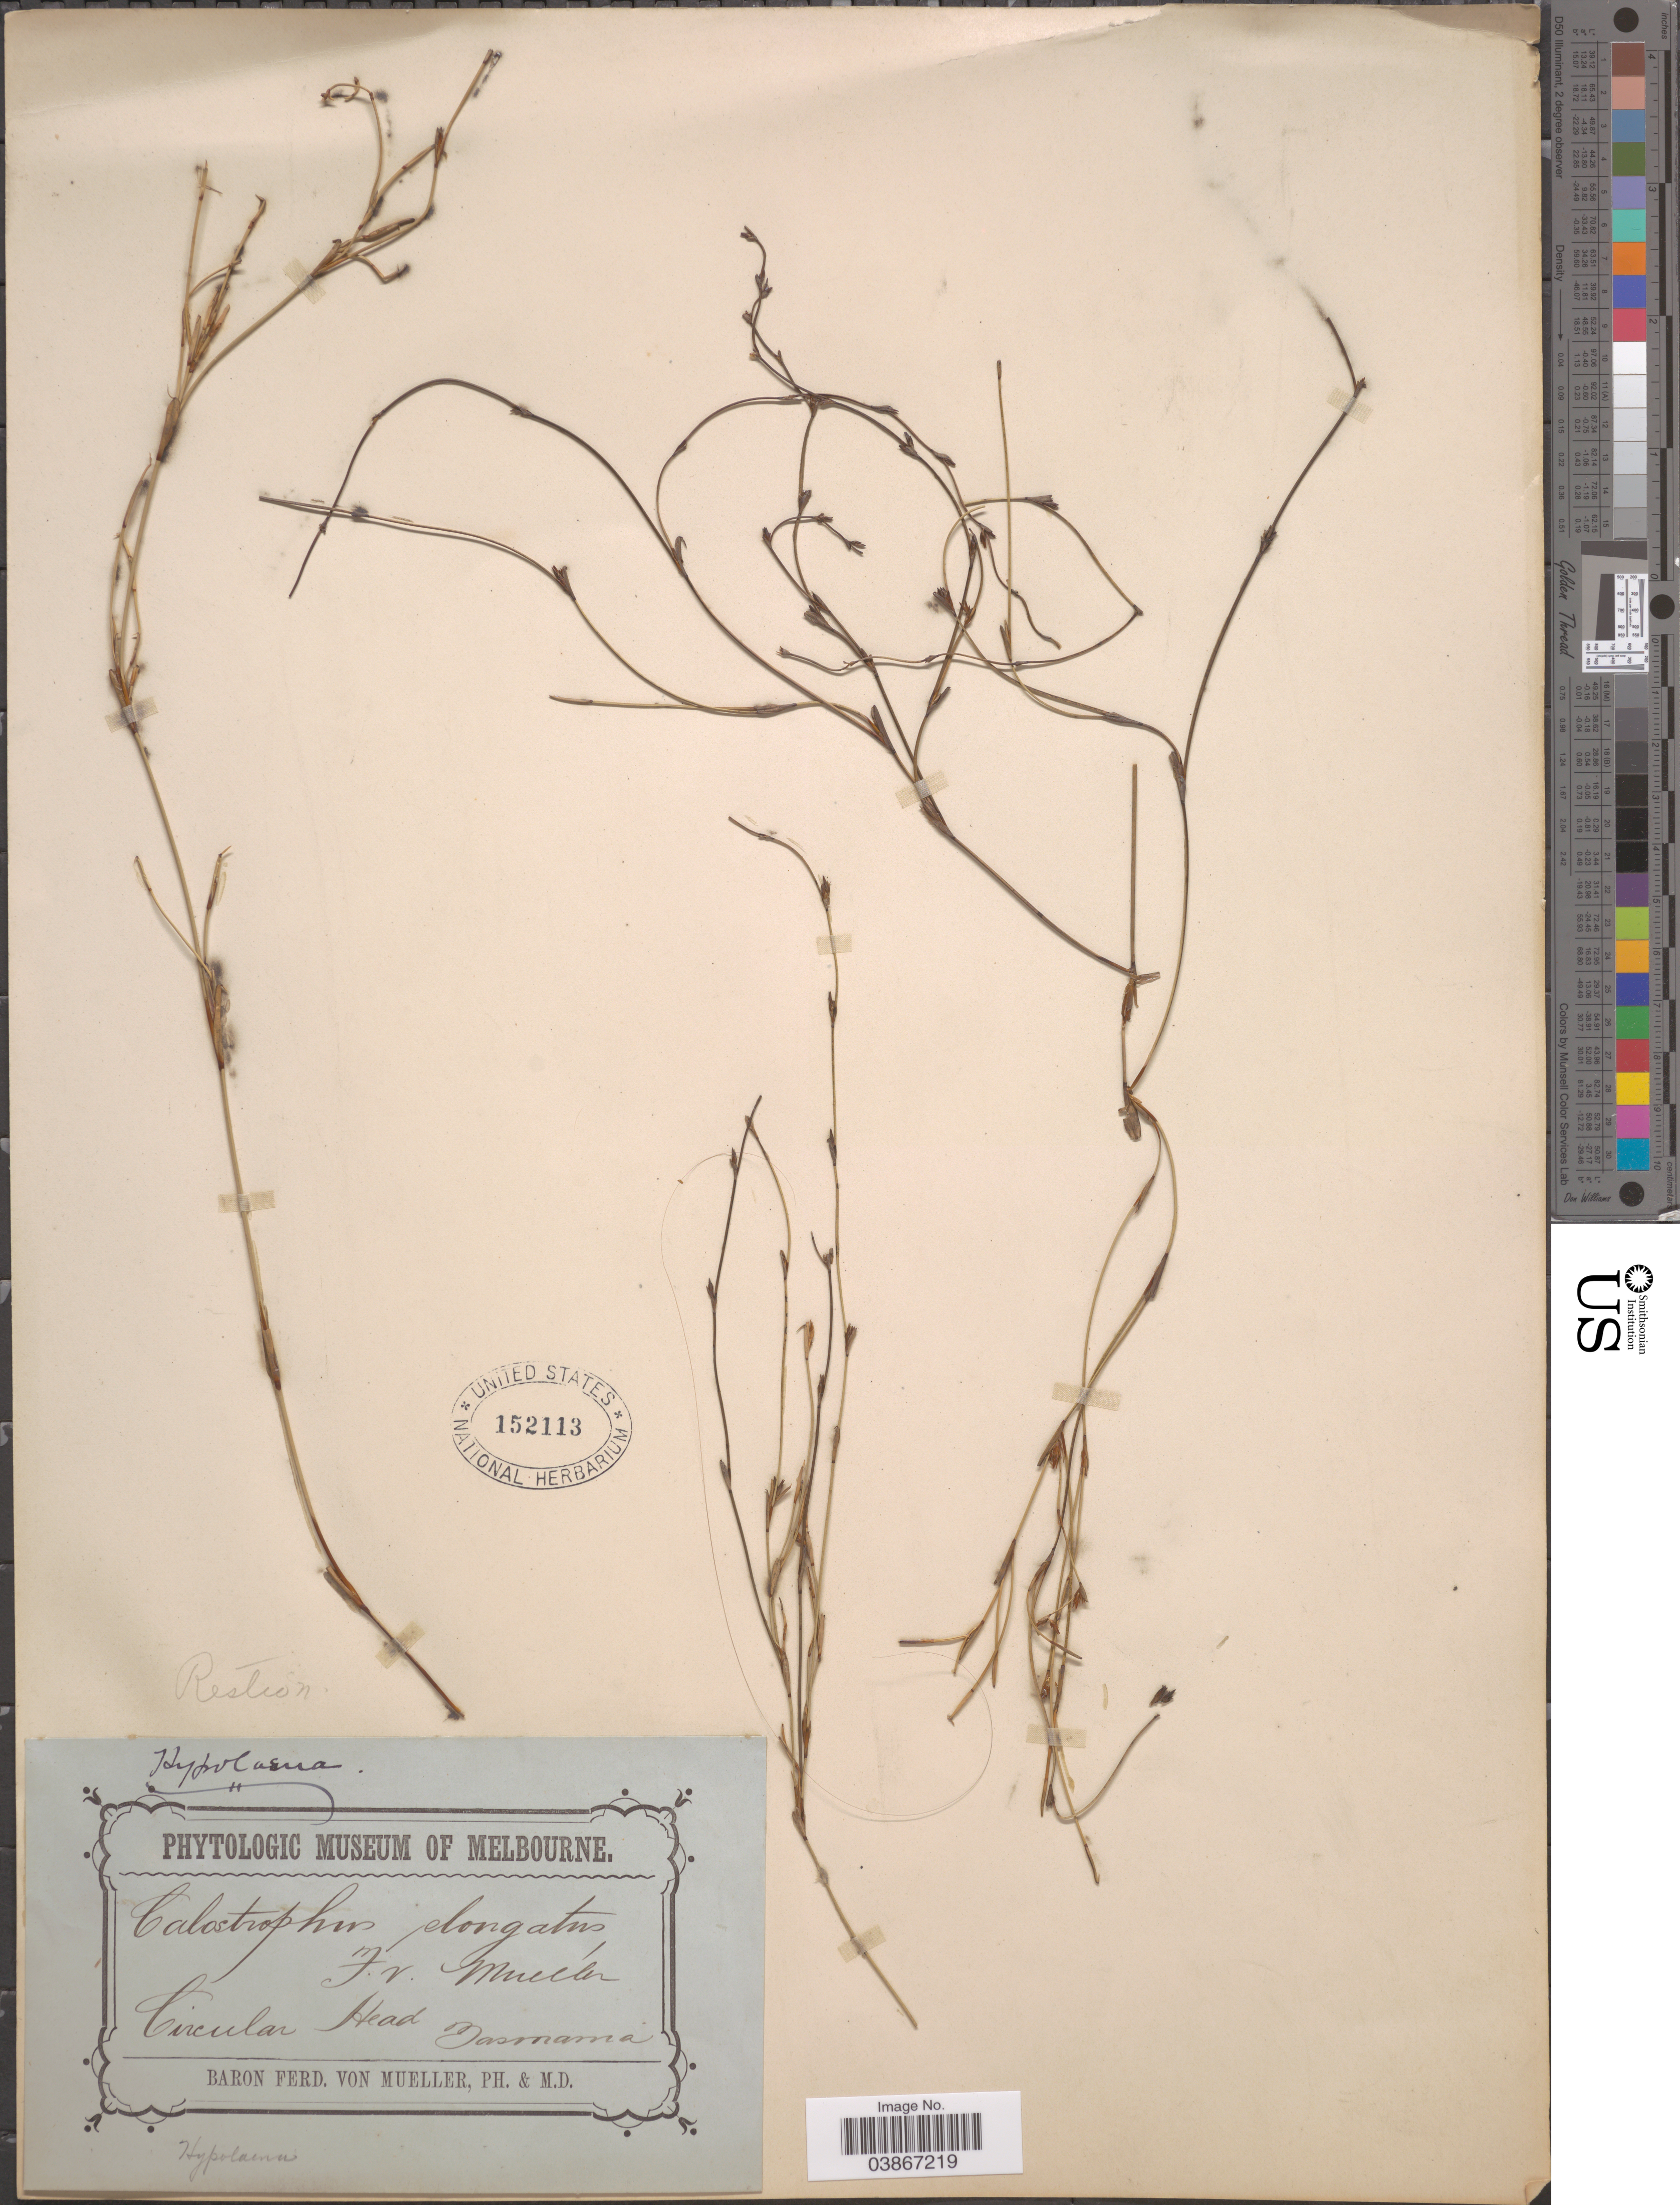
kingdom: Plantae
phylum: Tracheophyta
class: Liliopsida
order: Poales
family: Restionaceae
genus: Calorophus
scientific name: Calorophus elongatus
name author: Labill.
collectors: F. Mueller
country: Australia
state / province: Tasmania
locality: Circula Head.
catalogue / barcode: US 152113